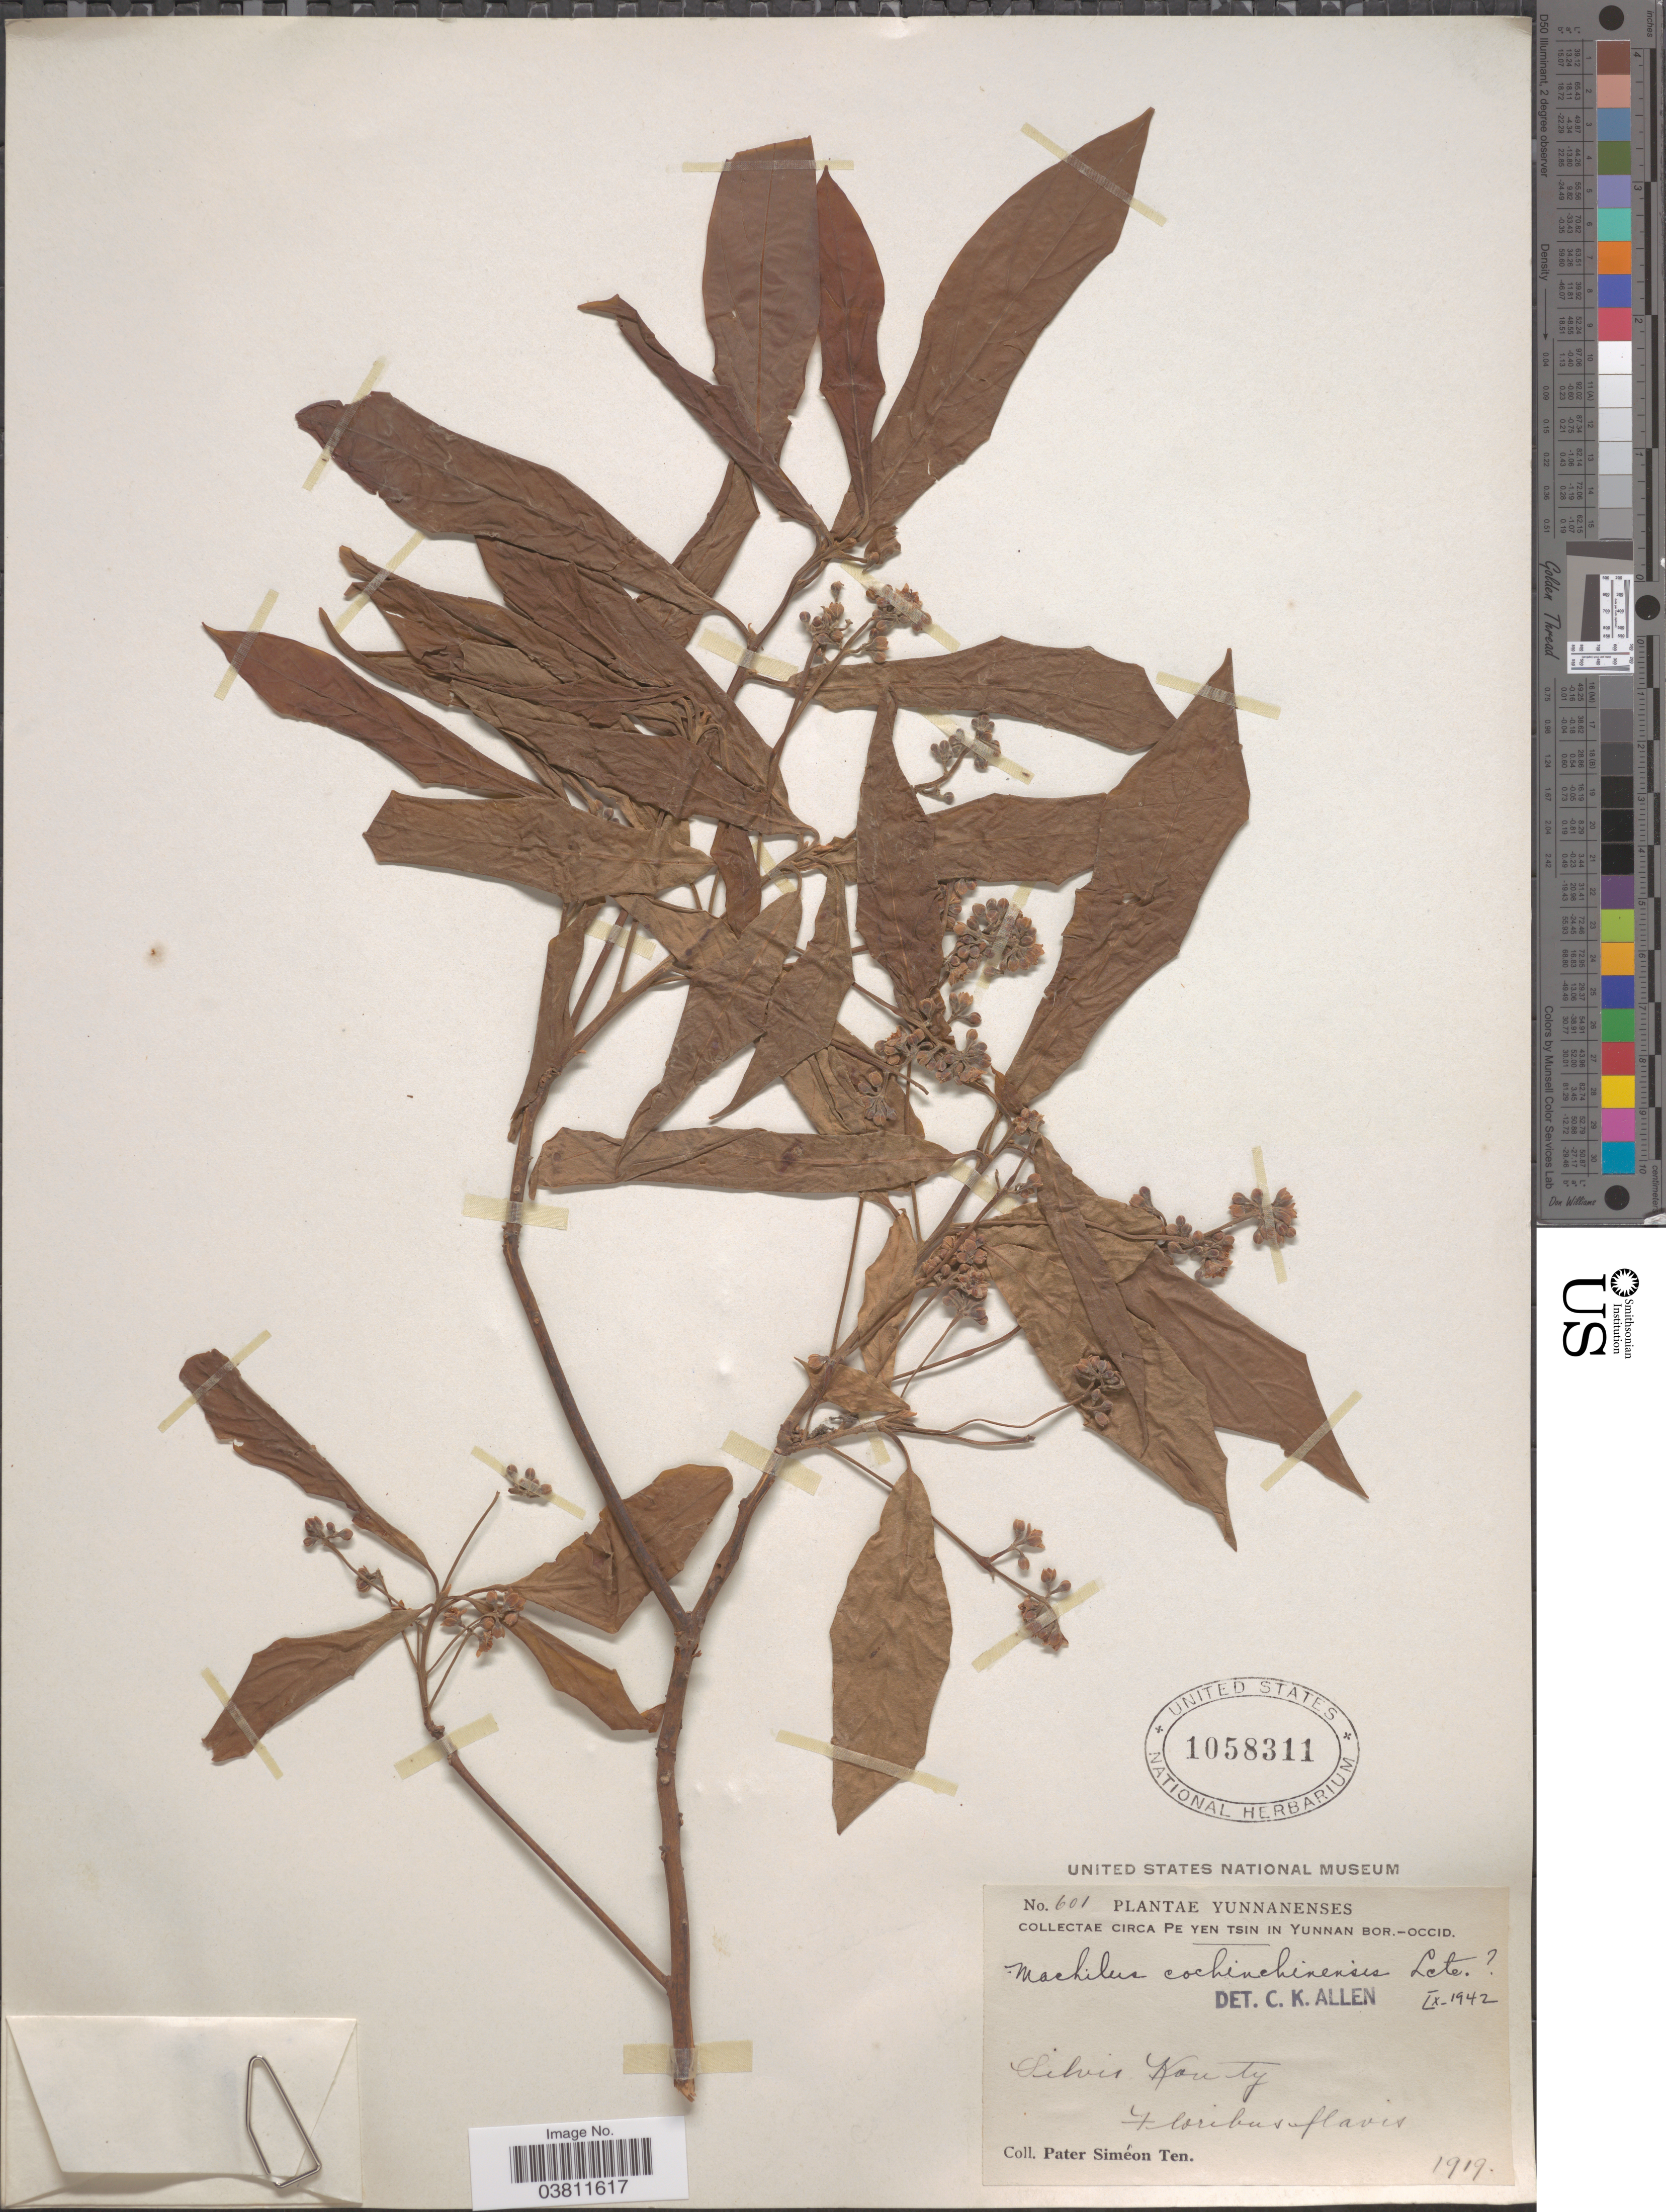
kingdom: Plantae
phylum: Tracheophyta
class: Magnoliopsida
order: Laurales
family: Lauraceae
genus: Machilus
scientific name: Machilus cochinchinensis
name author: Lecomte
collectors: P. S. Ten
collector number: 601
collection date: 1919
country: China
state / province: Yunnan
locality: Circa Pe Yen Tsin in Yunnan Bor.-Occid. Silvis Kou ty.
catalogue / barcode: US 1058311